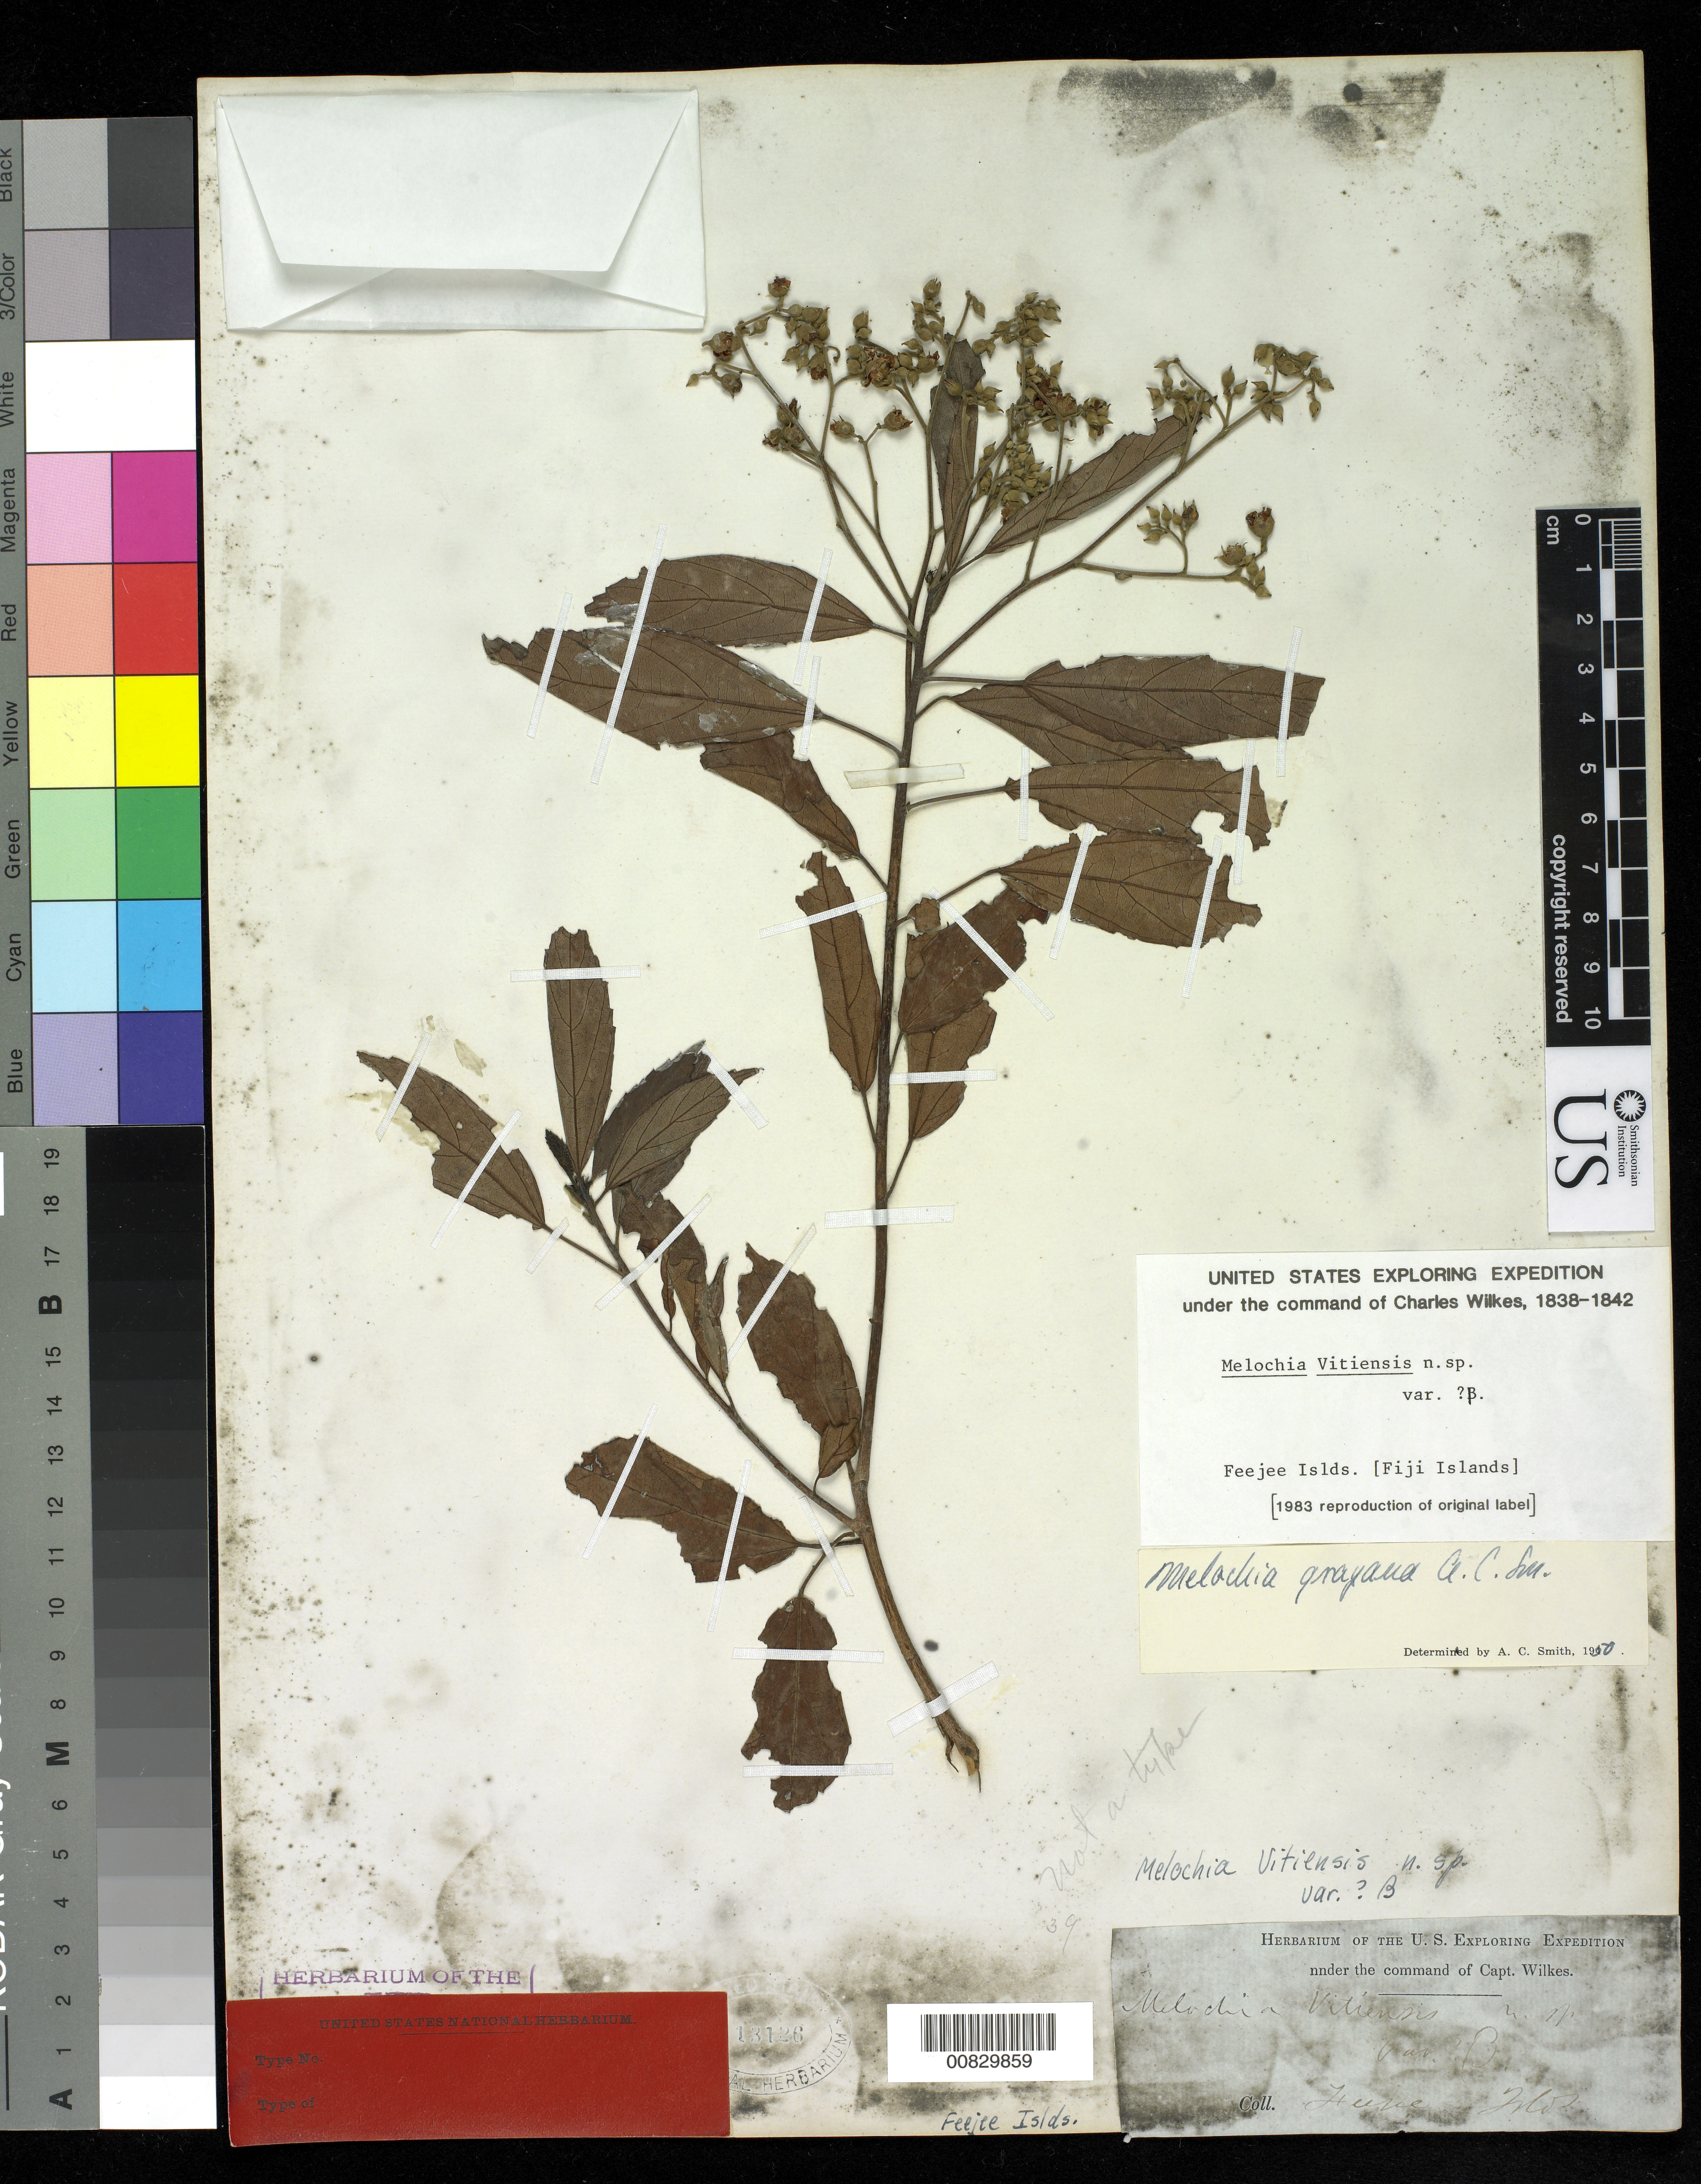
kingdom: Plantae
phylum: Tracheophyta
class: Magnoliopsida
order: Malvales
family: Malvaceae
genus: Melochia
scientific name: Melochia grayana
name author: A.C. Sm.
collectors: Wilkes Explor. Exped.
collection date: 1838/1842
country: Fiji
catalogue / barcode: US 13126